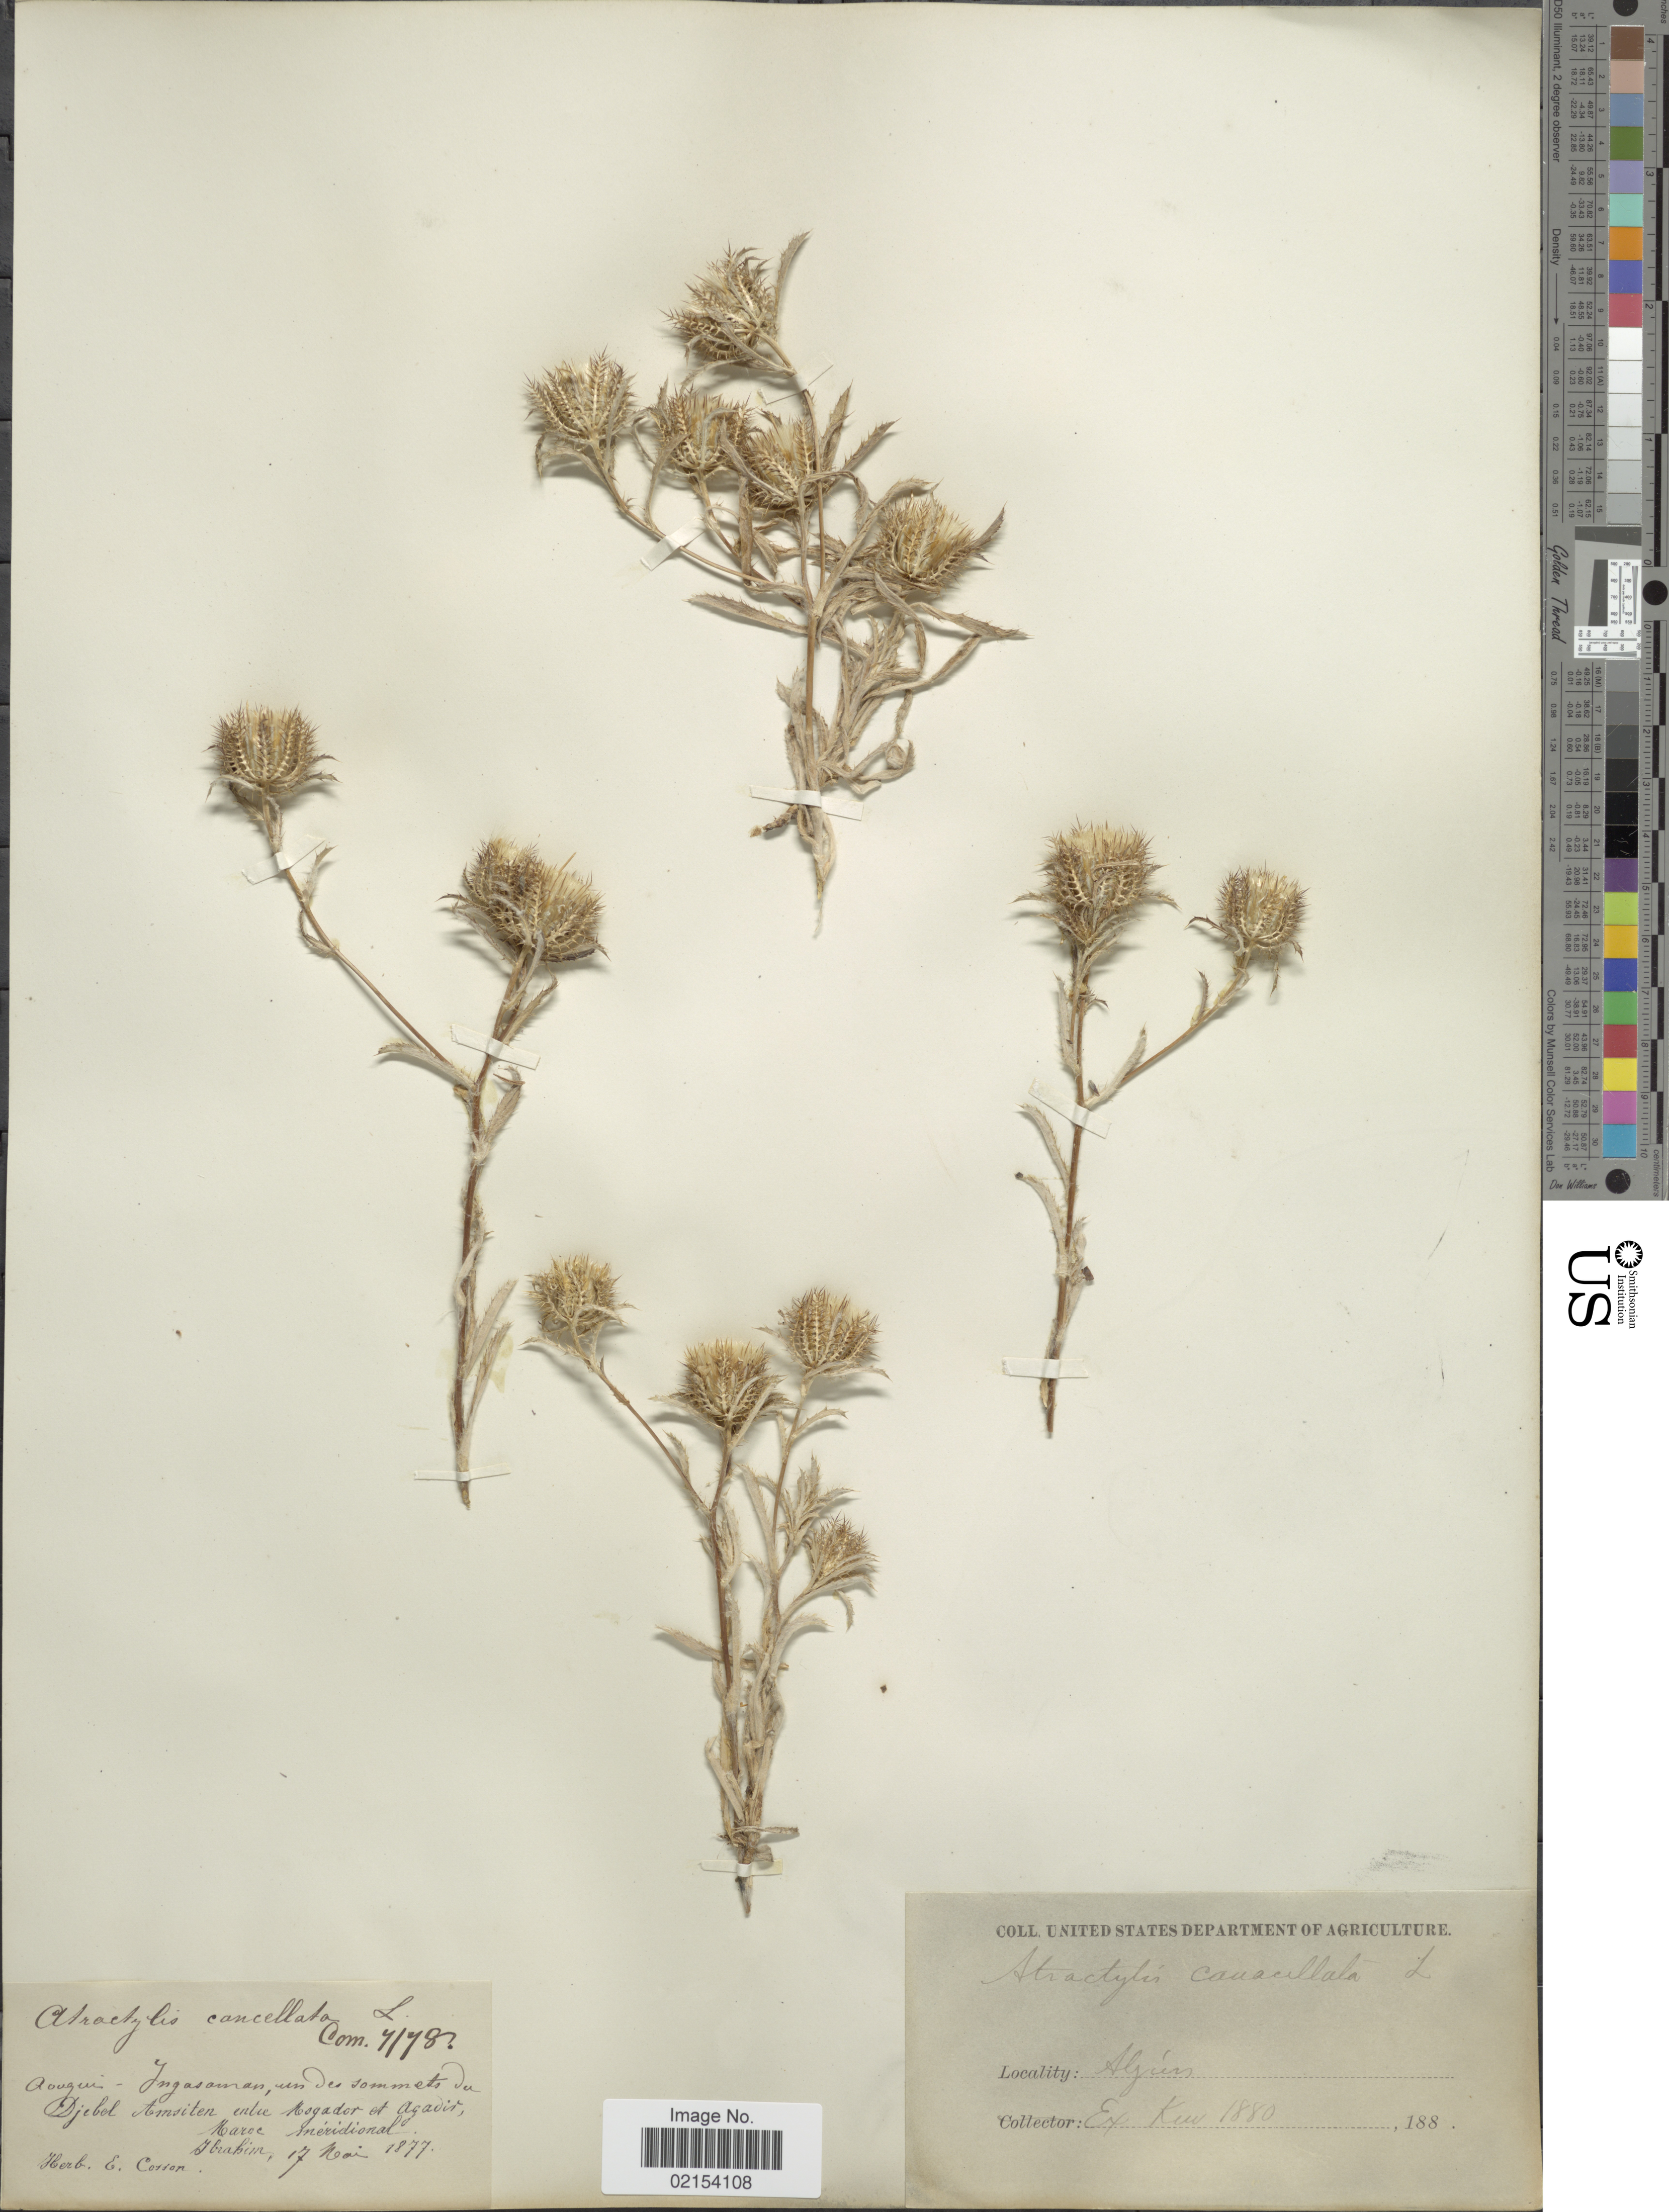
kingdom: Plantae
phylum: Tracheophyta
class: Magnoliopsida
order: Asterales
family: Asteraceae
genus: Atractylis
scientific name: Atractylis cancellata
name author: L.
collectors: ex herb. E. Cosson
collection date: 1877-05-17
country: Algeria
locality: Aougui-Ingasaman, un des sommets du Djebol Atmsiten entre Mogador et Agadir Maroc meridional. Ibrahim.